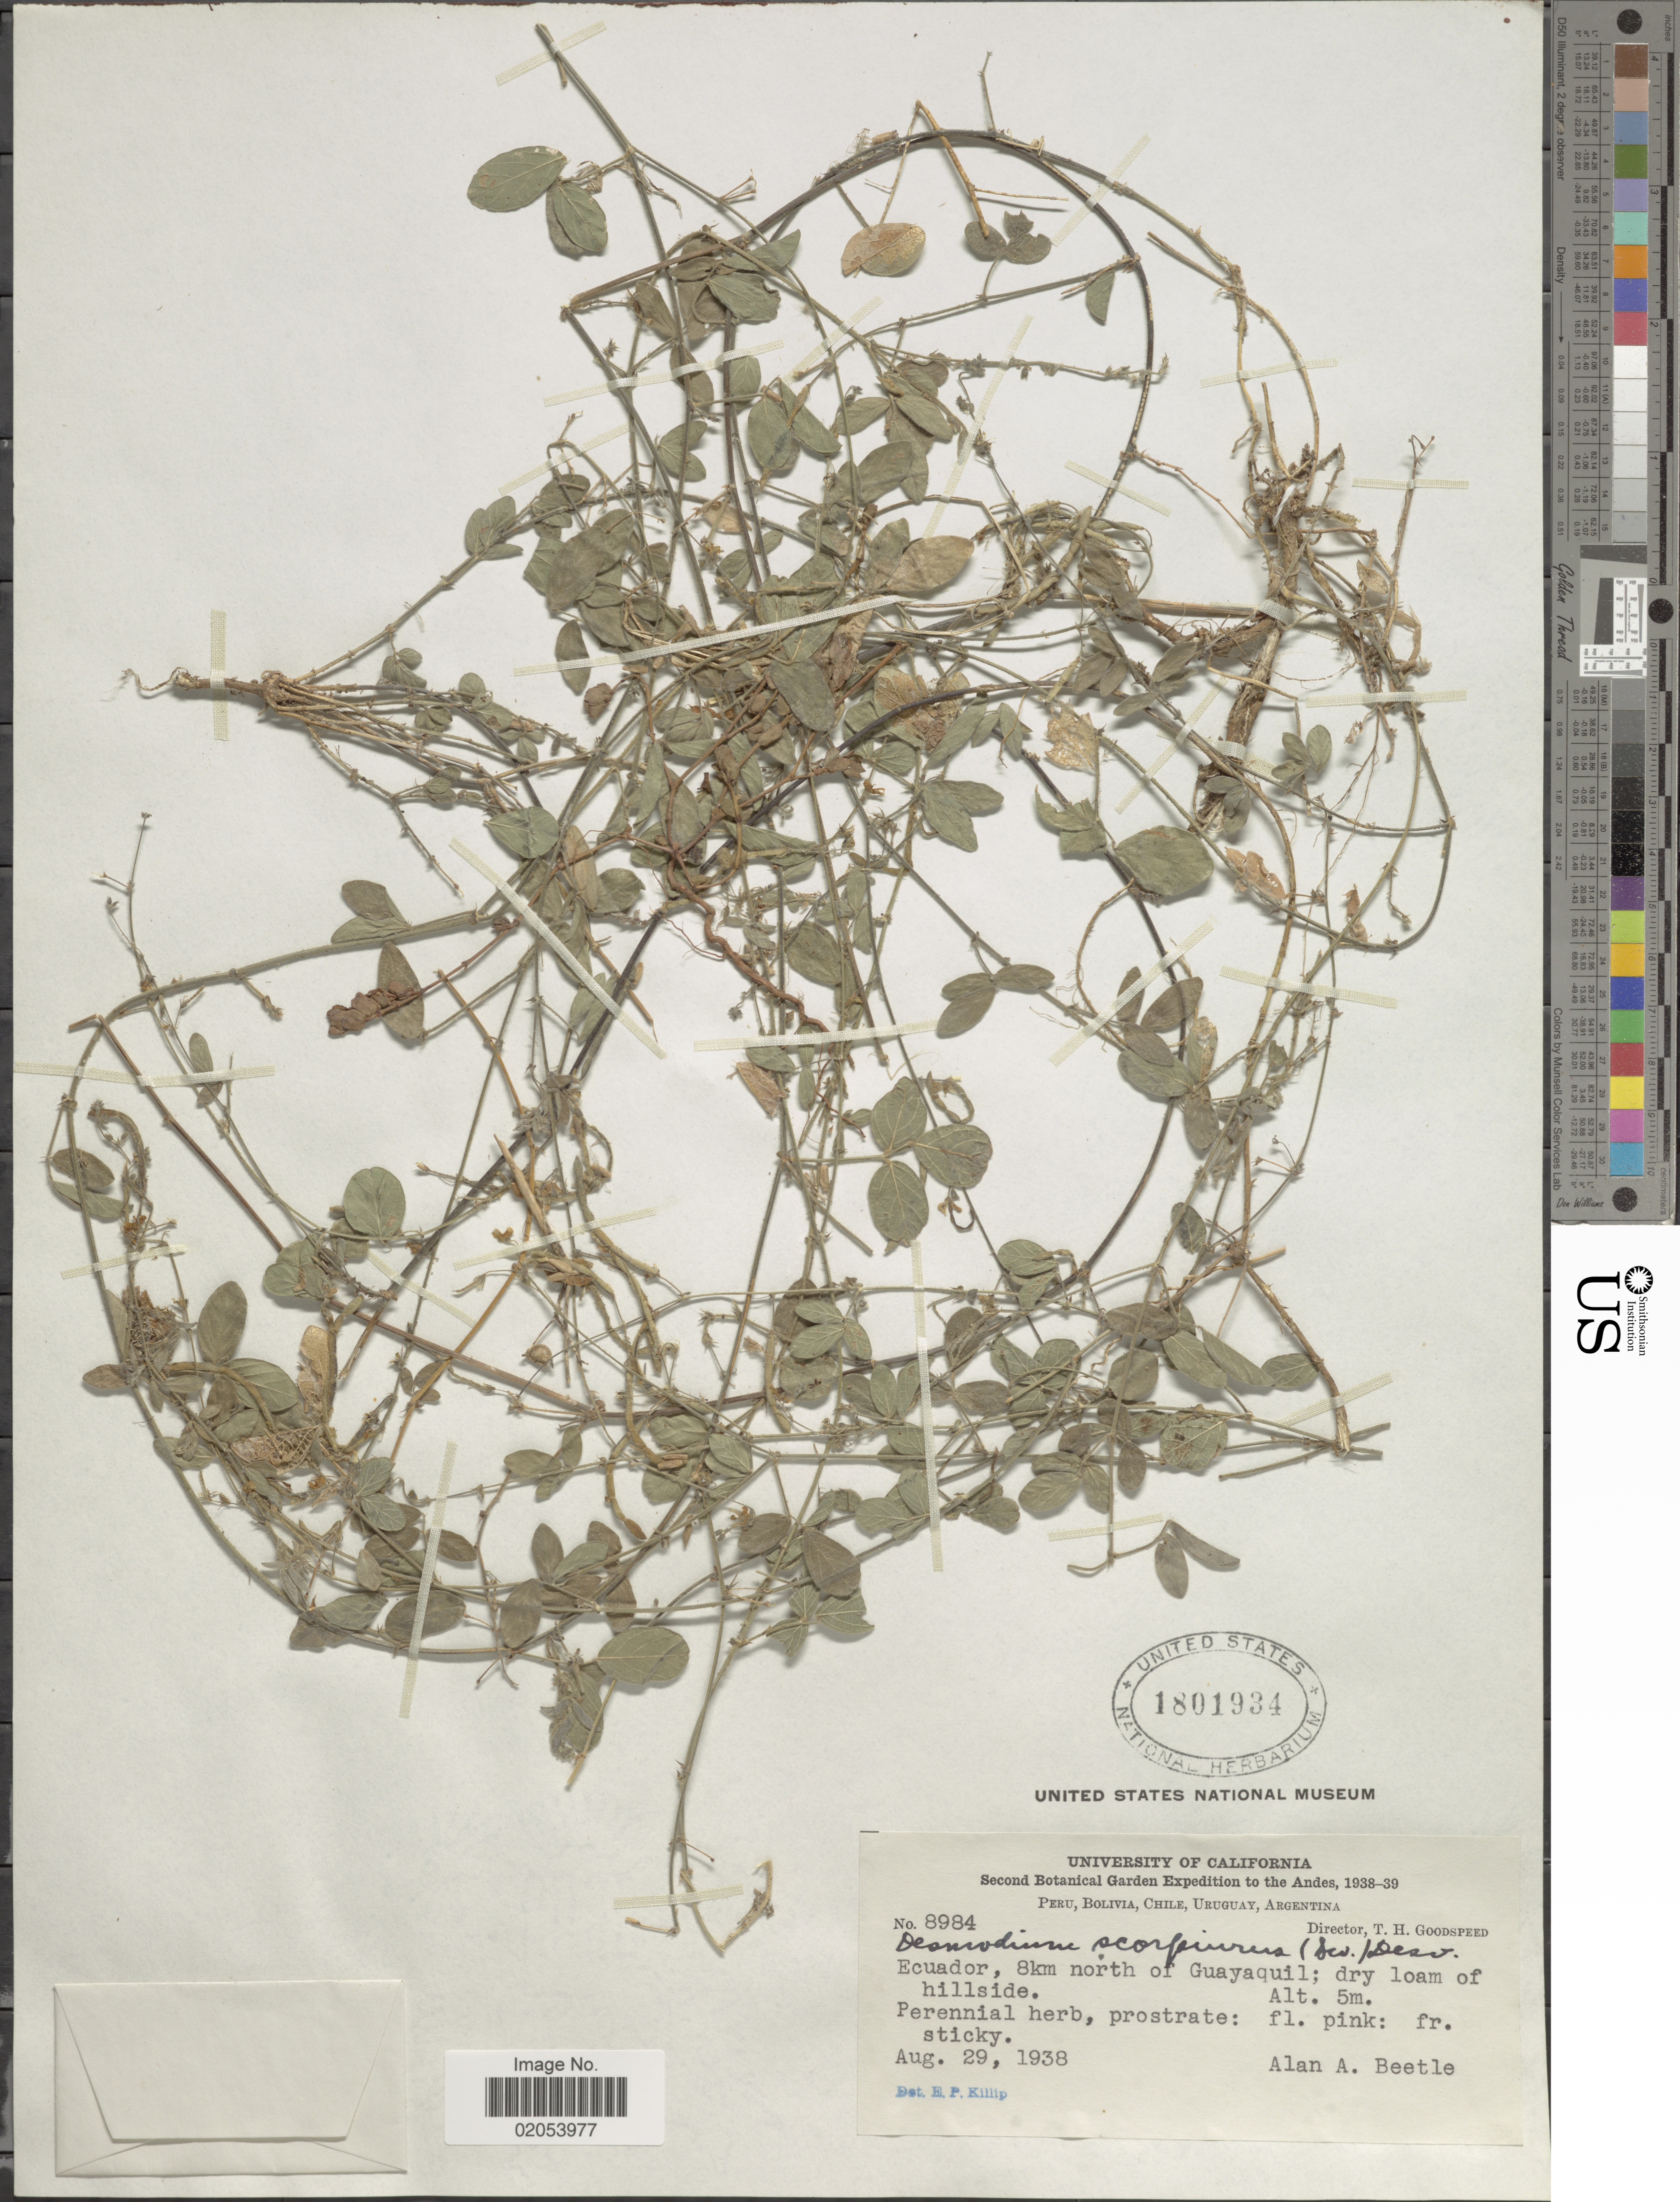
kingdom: Plantae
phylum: Tracheophyta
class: Magnoliopsida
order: Fabales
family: Fabaceae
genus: Desmodium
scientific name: Desmodium scorpiurus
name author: (Sw.) Desv. ex DC.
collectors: A. A. Beetle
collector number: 8984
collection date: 1938-08-29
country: Ecuador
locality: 8km north of Guayaquil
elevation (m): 5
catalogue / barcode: US 1801934